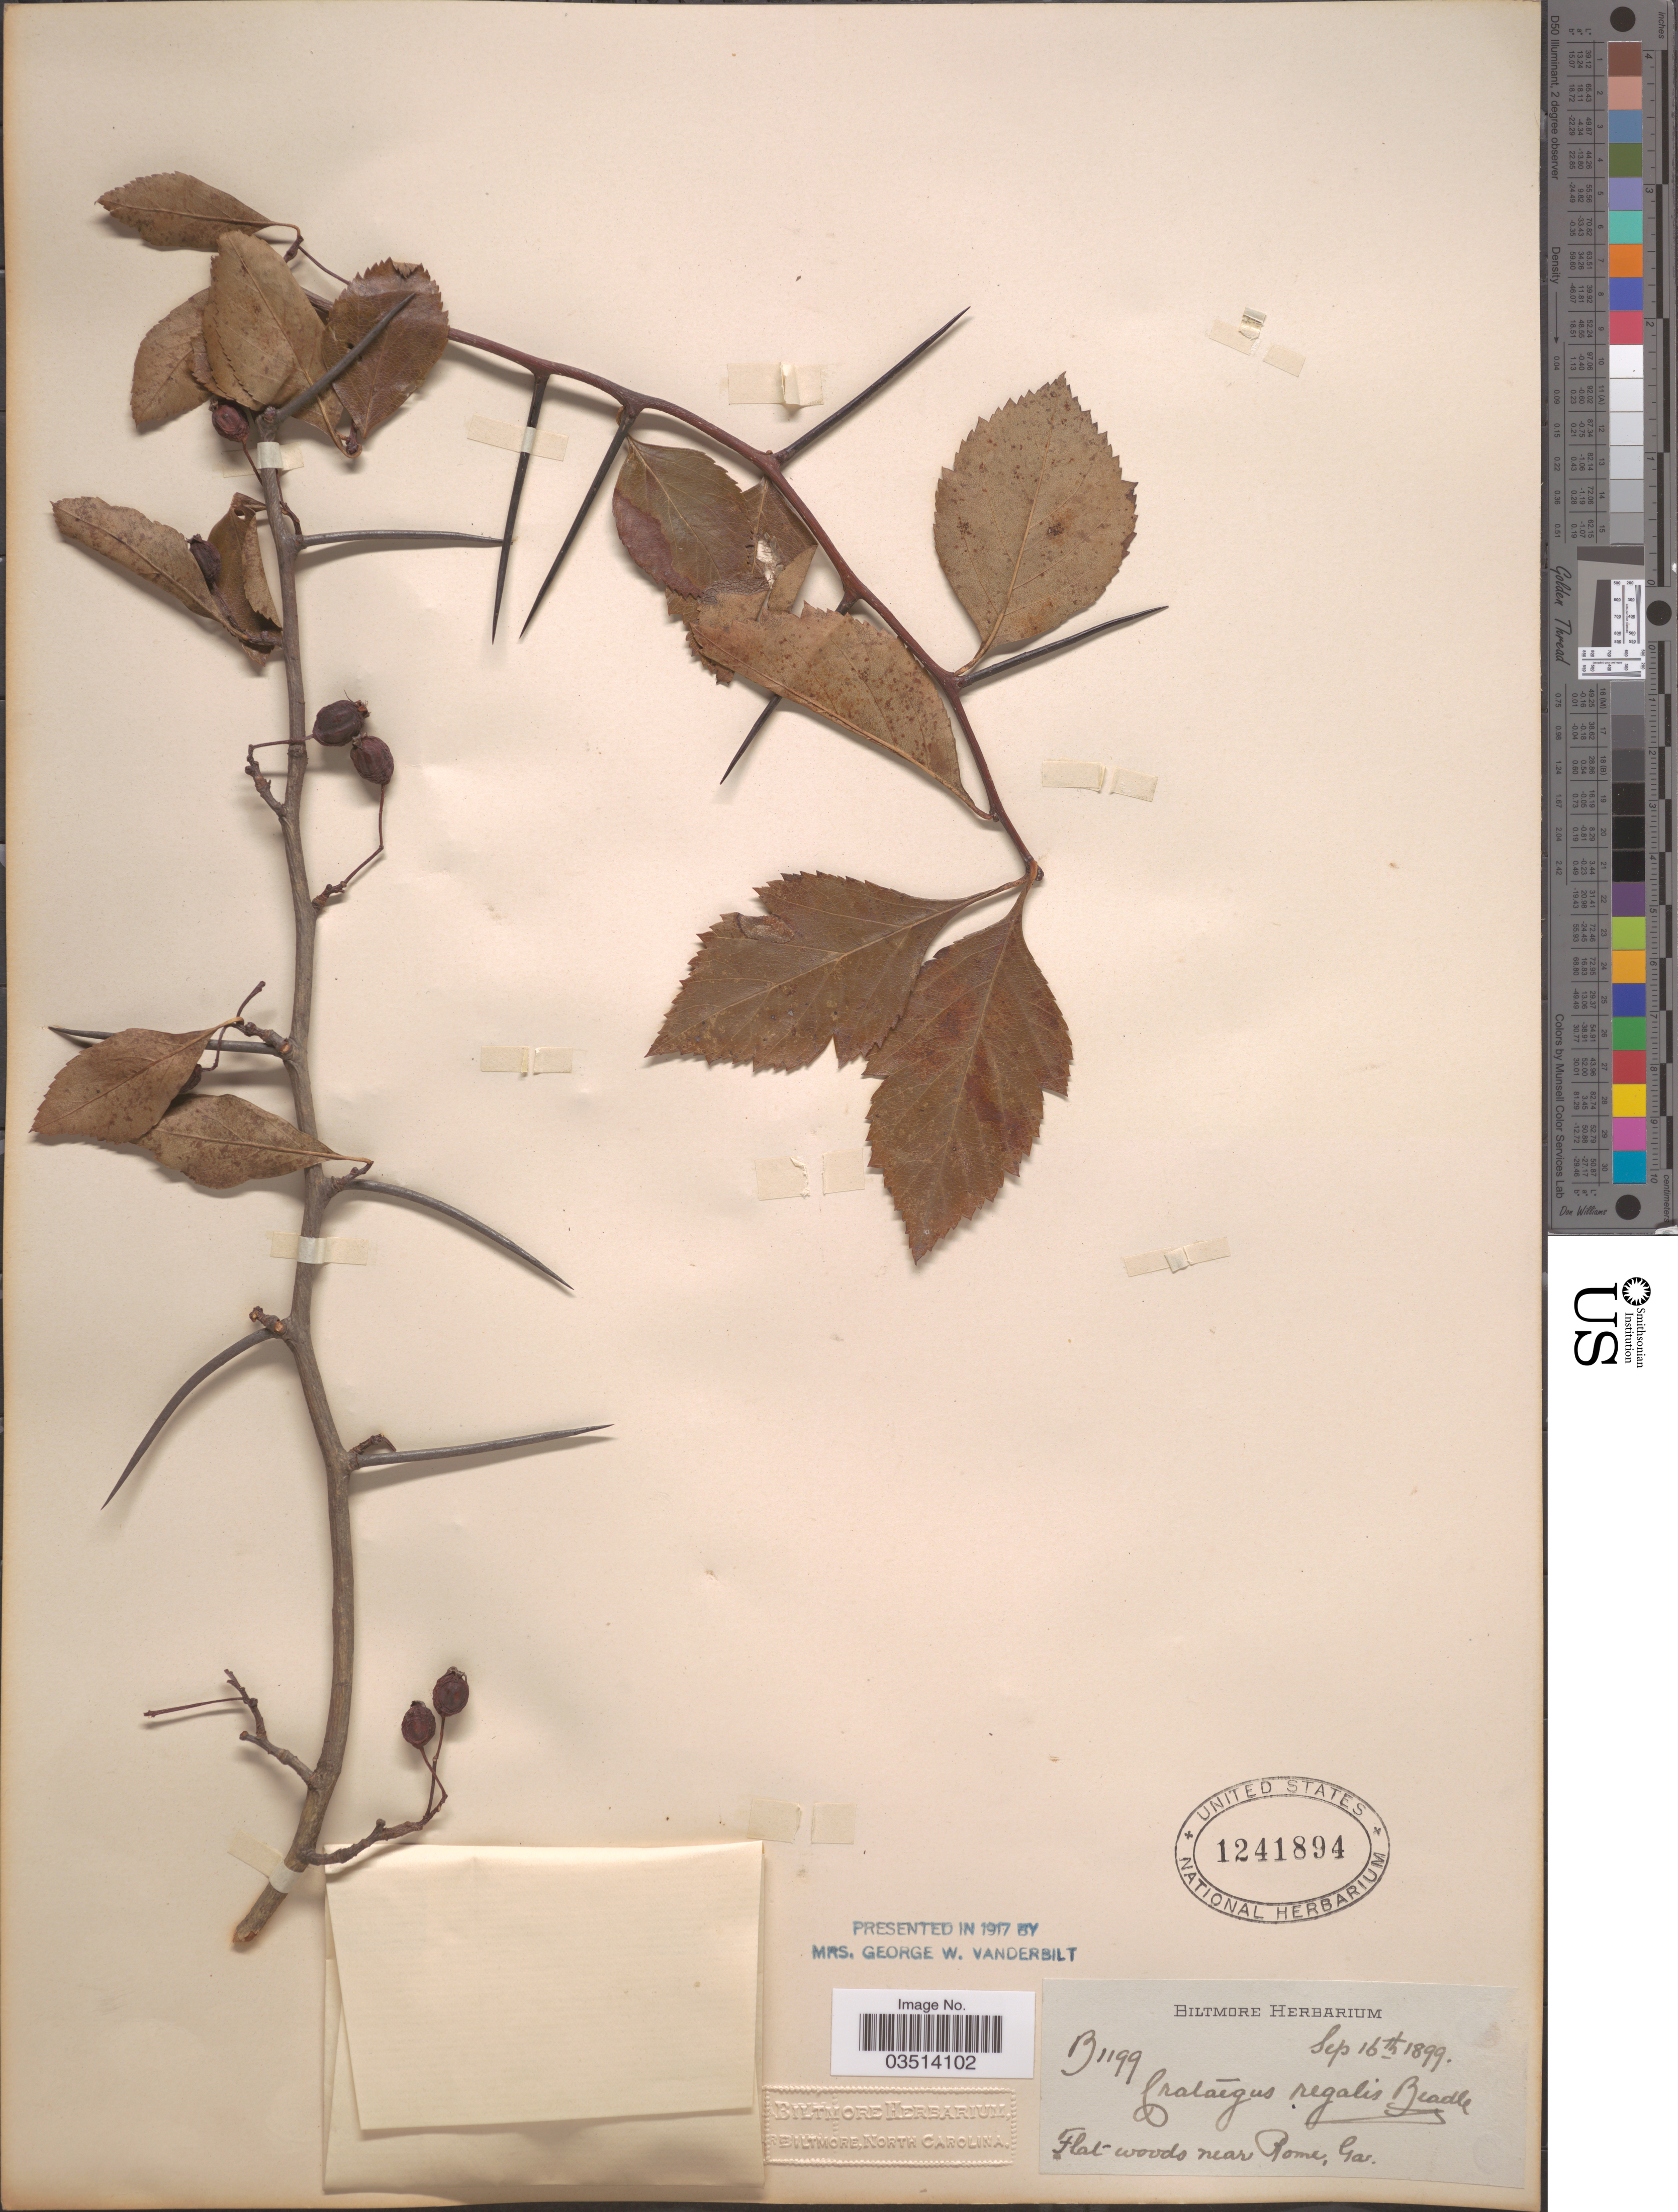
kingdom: Plantae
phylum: Tracheophyta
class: Magnoliopsida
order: Rosales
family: Rosaceae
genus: Crataegus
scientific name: Crataegus crus-galli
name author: L.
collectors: ex herb. Biltmore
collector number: B1199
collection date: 1899-09-16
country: United States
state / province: Georgia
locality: Flat woods near Rome.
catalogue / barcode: US 1241894